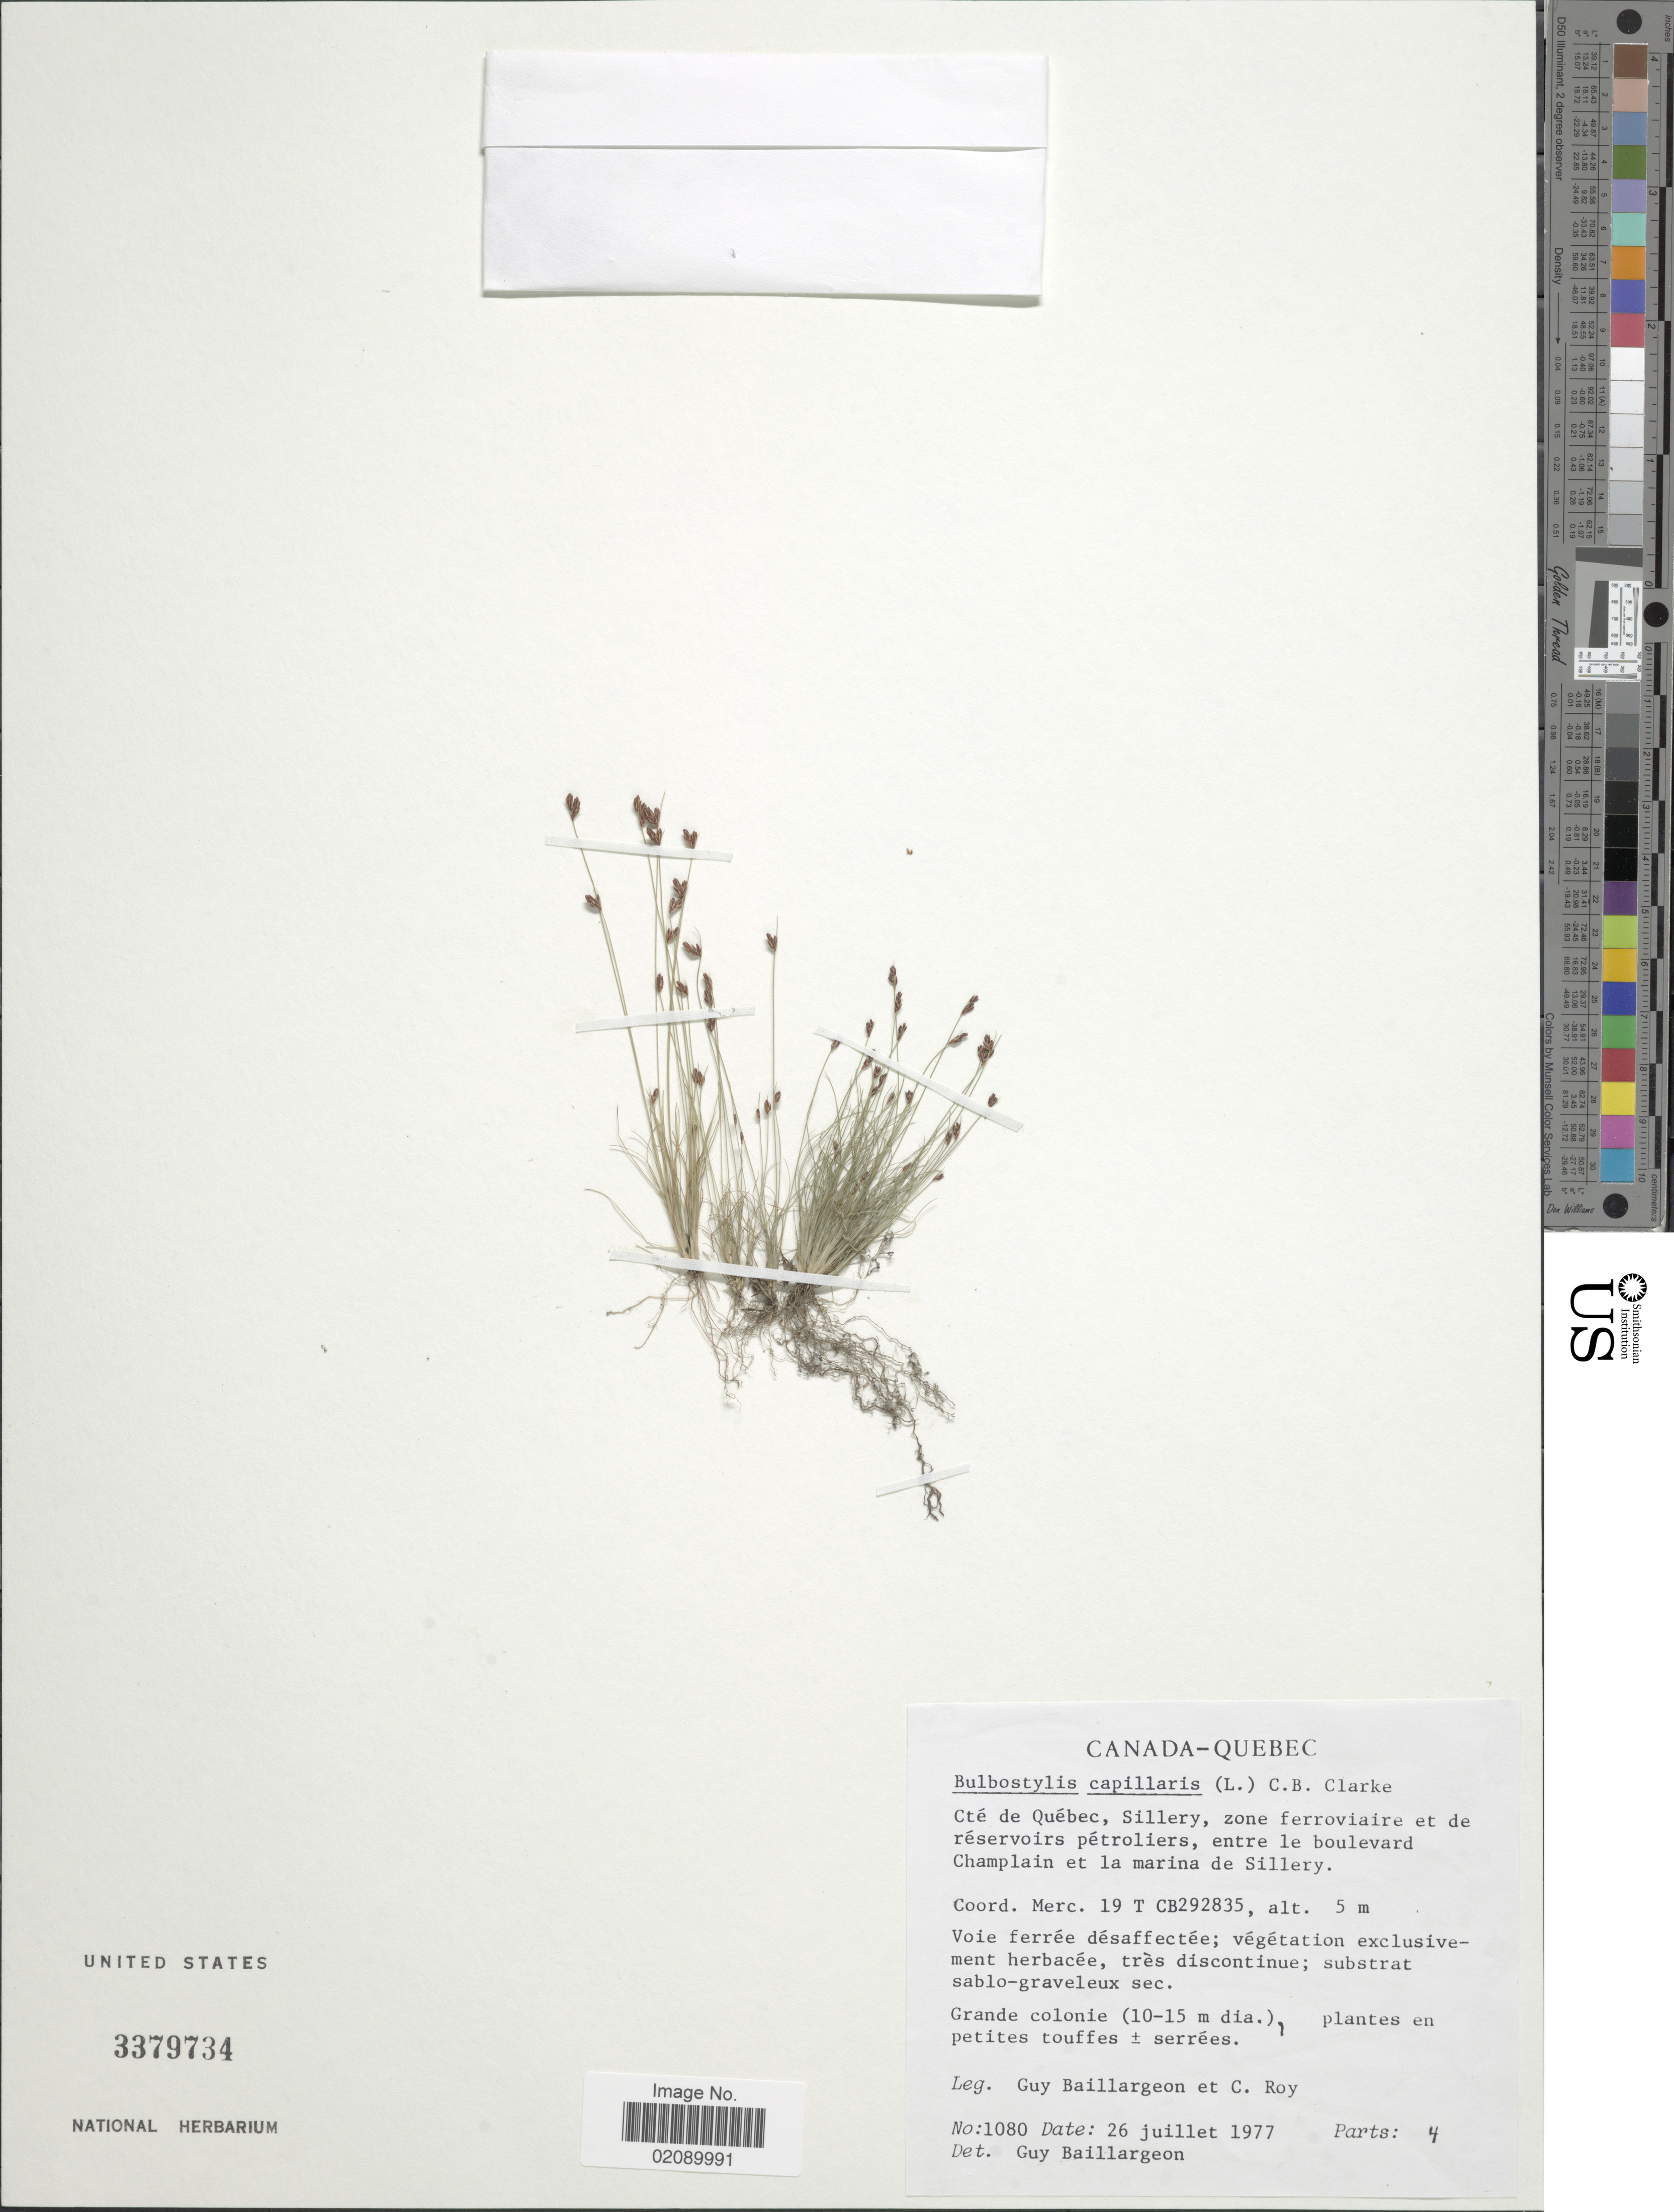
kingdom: Plantae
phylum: Tracheophyta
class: Liliopsida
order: Poales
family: Cyperaceae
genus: Bulbostylis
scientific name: Bulbostylis capillaris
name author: (L.) Kunth ex C.B. Clarke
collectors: G. Baillargeon & C. Roy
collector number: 1080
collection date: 1977-07-26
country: Canada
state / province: Quebec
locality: Cté de Québec, Sillery, zone ferroviaire et de réservoirs pétroliers, entre le boulevard Champlain et la marina de Sillery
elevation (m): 5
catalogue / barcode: US 3379734